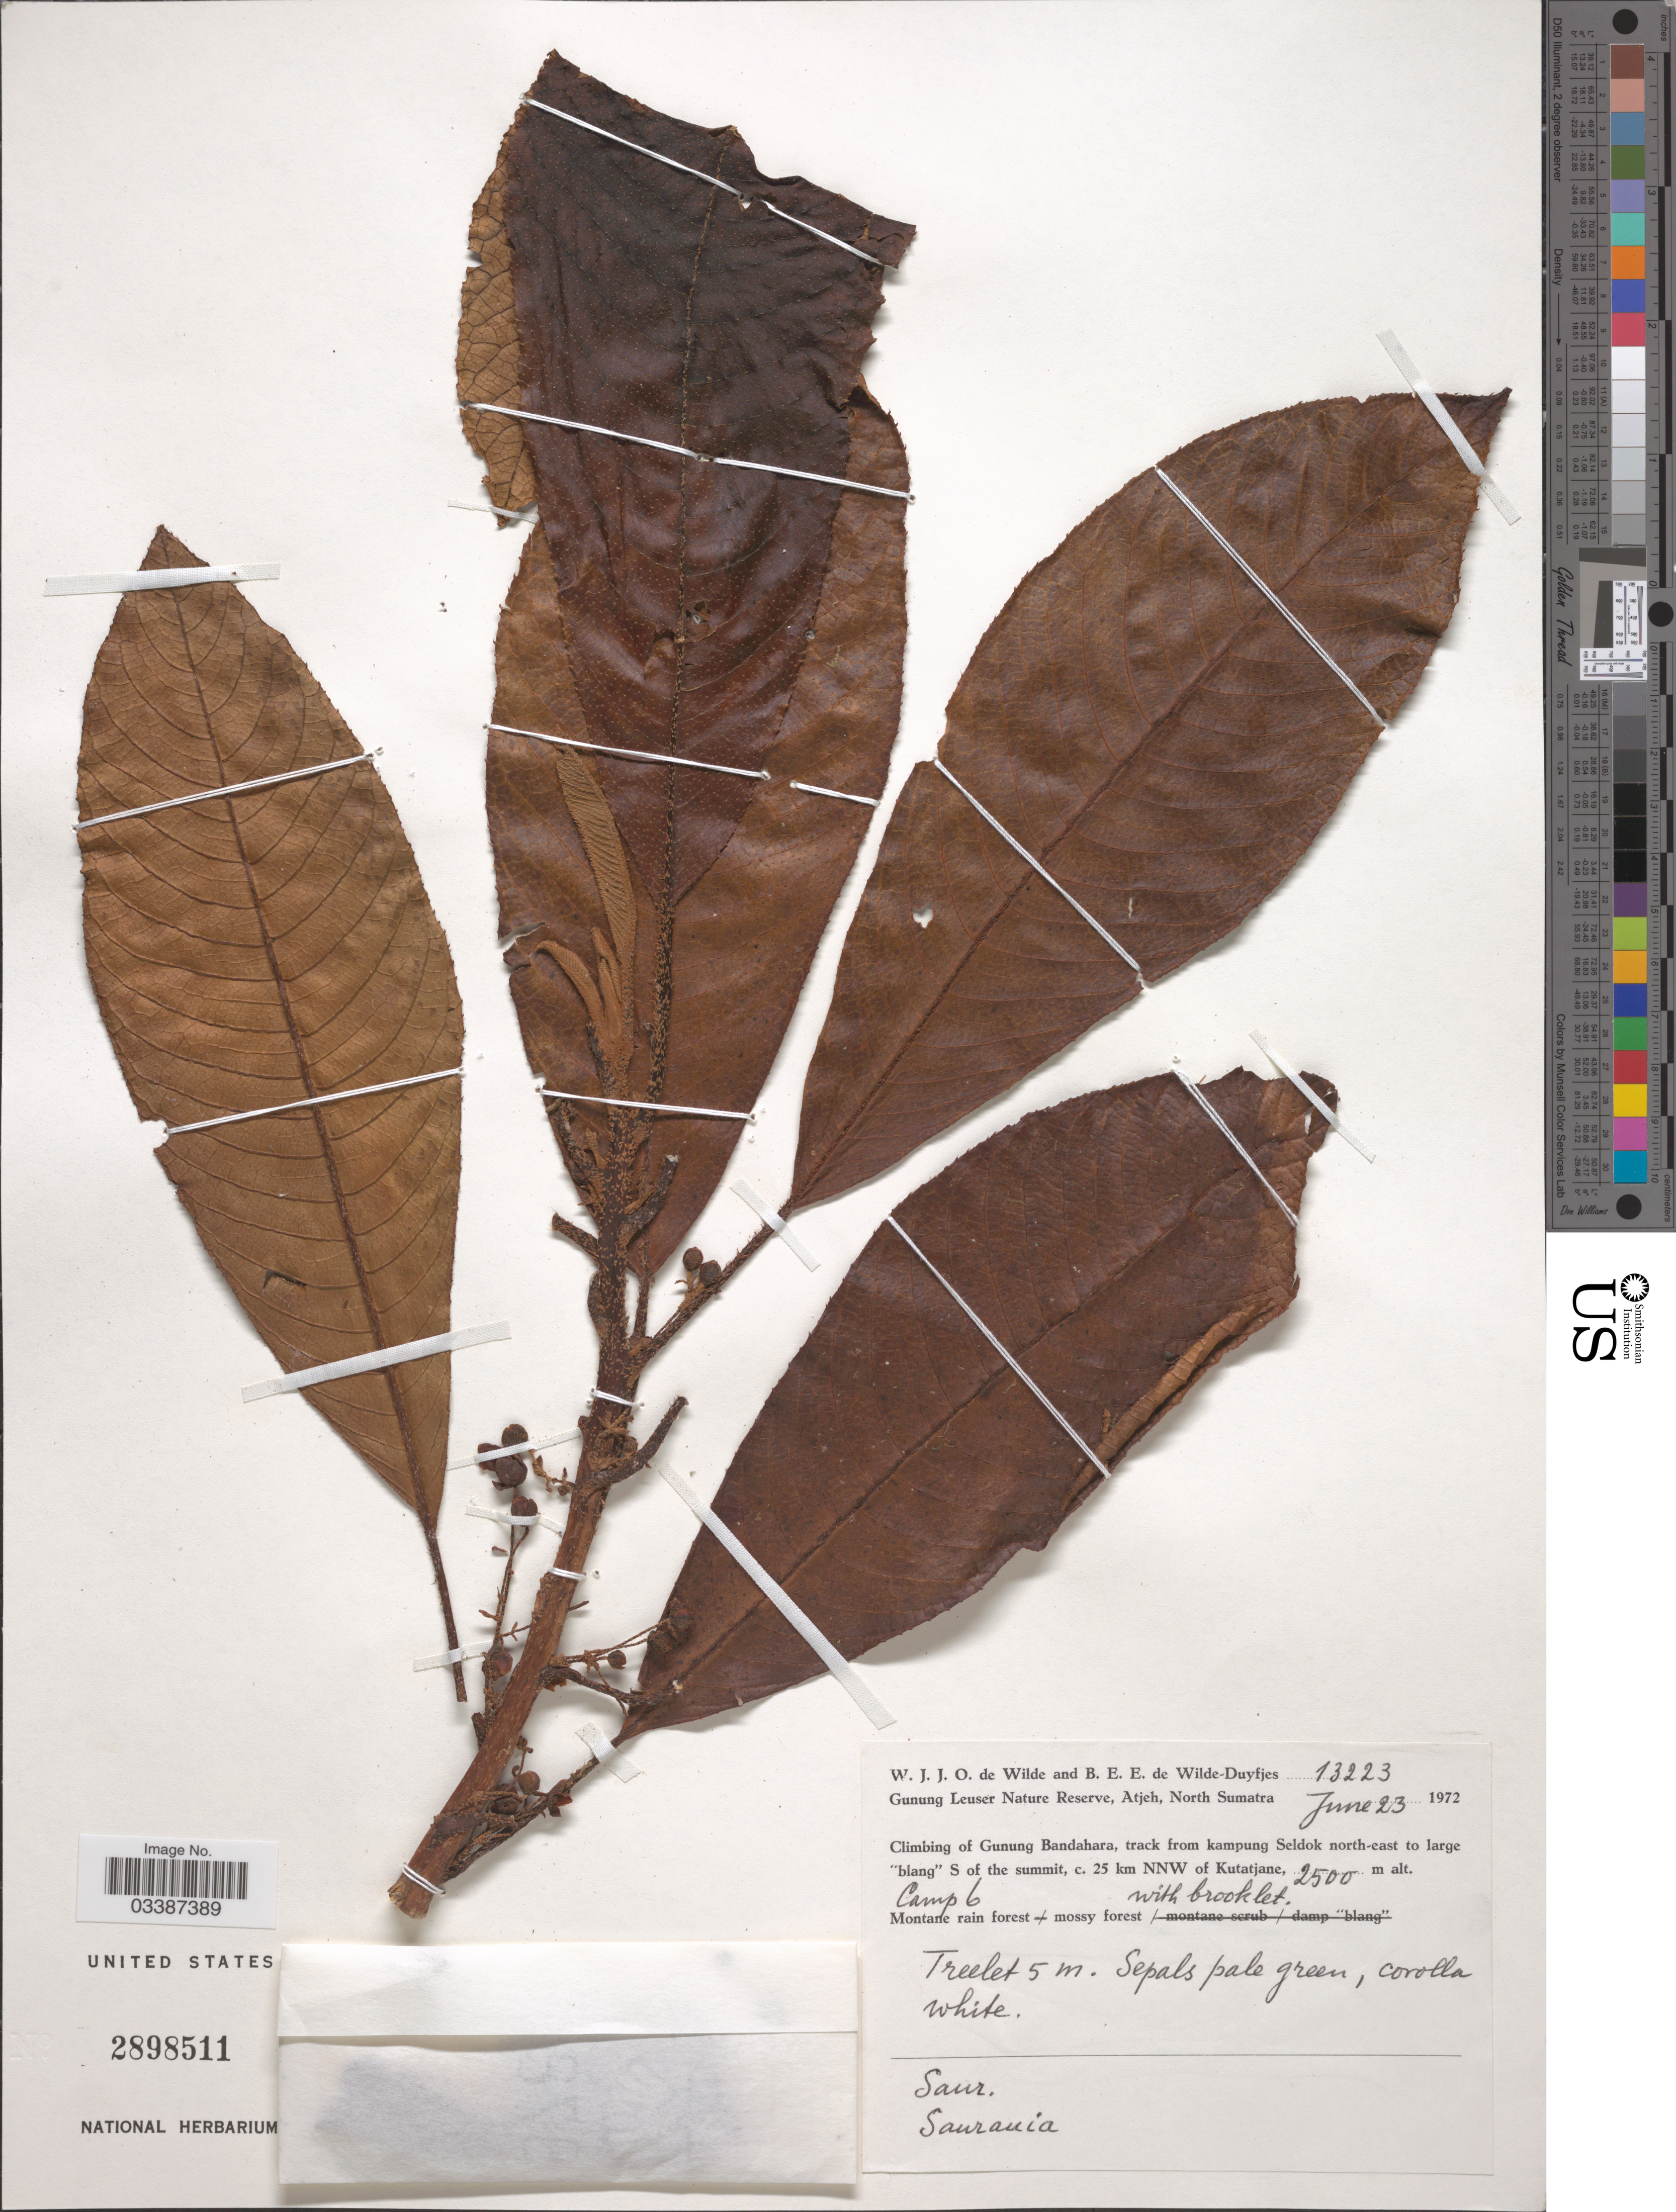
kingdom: Plantae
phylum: Tracheophyta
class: Magnoliopsida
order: Ericales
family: Actinidiaceae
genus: Saurauia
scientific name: Saurauia sp.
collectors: W. J. de Wilde & B. E. de Wilde-Duyfjes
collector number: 13223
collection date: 1972-06-23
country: Indonesia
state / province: Sumatra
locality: Gunung Leuser Nature Reserve, Atjeh, North Sumatra. Climbing of Gunung Bandahara, track from kampung Seldok north-east to large "blang" S of the summit, c. 25 km NNW of Kutatjane. Camp 6.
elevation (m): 2500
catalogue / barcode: US 2898511